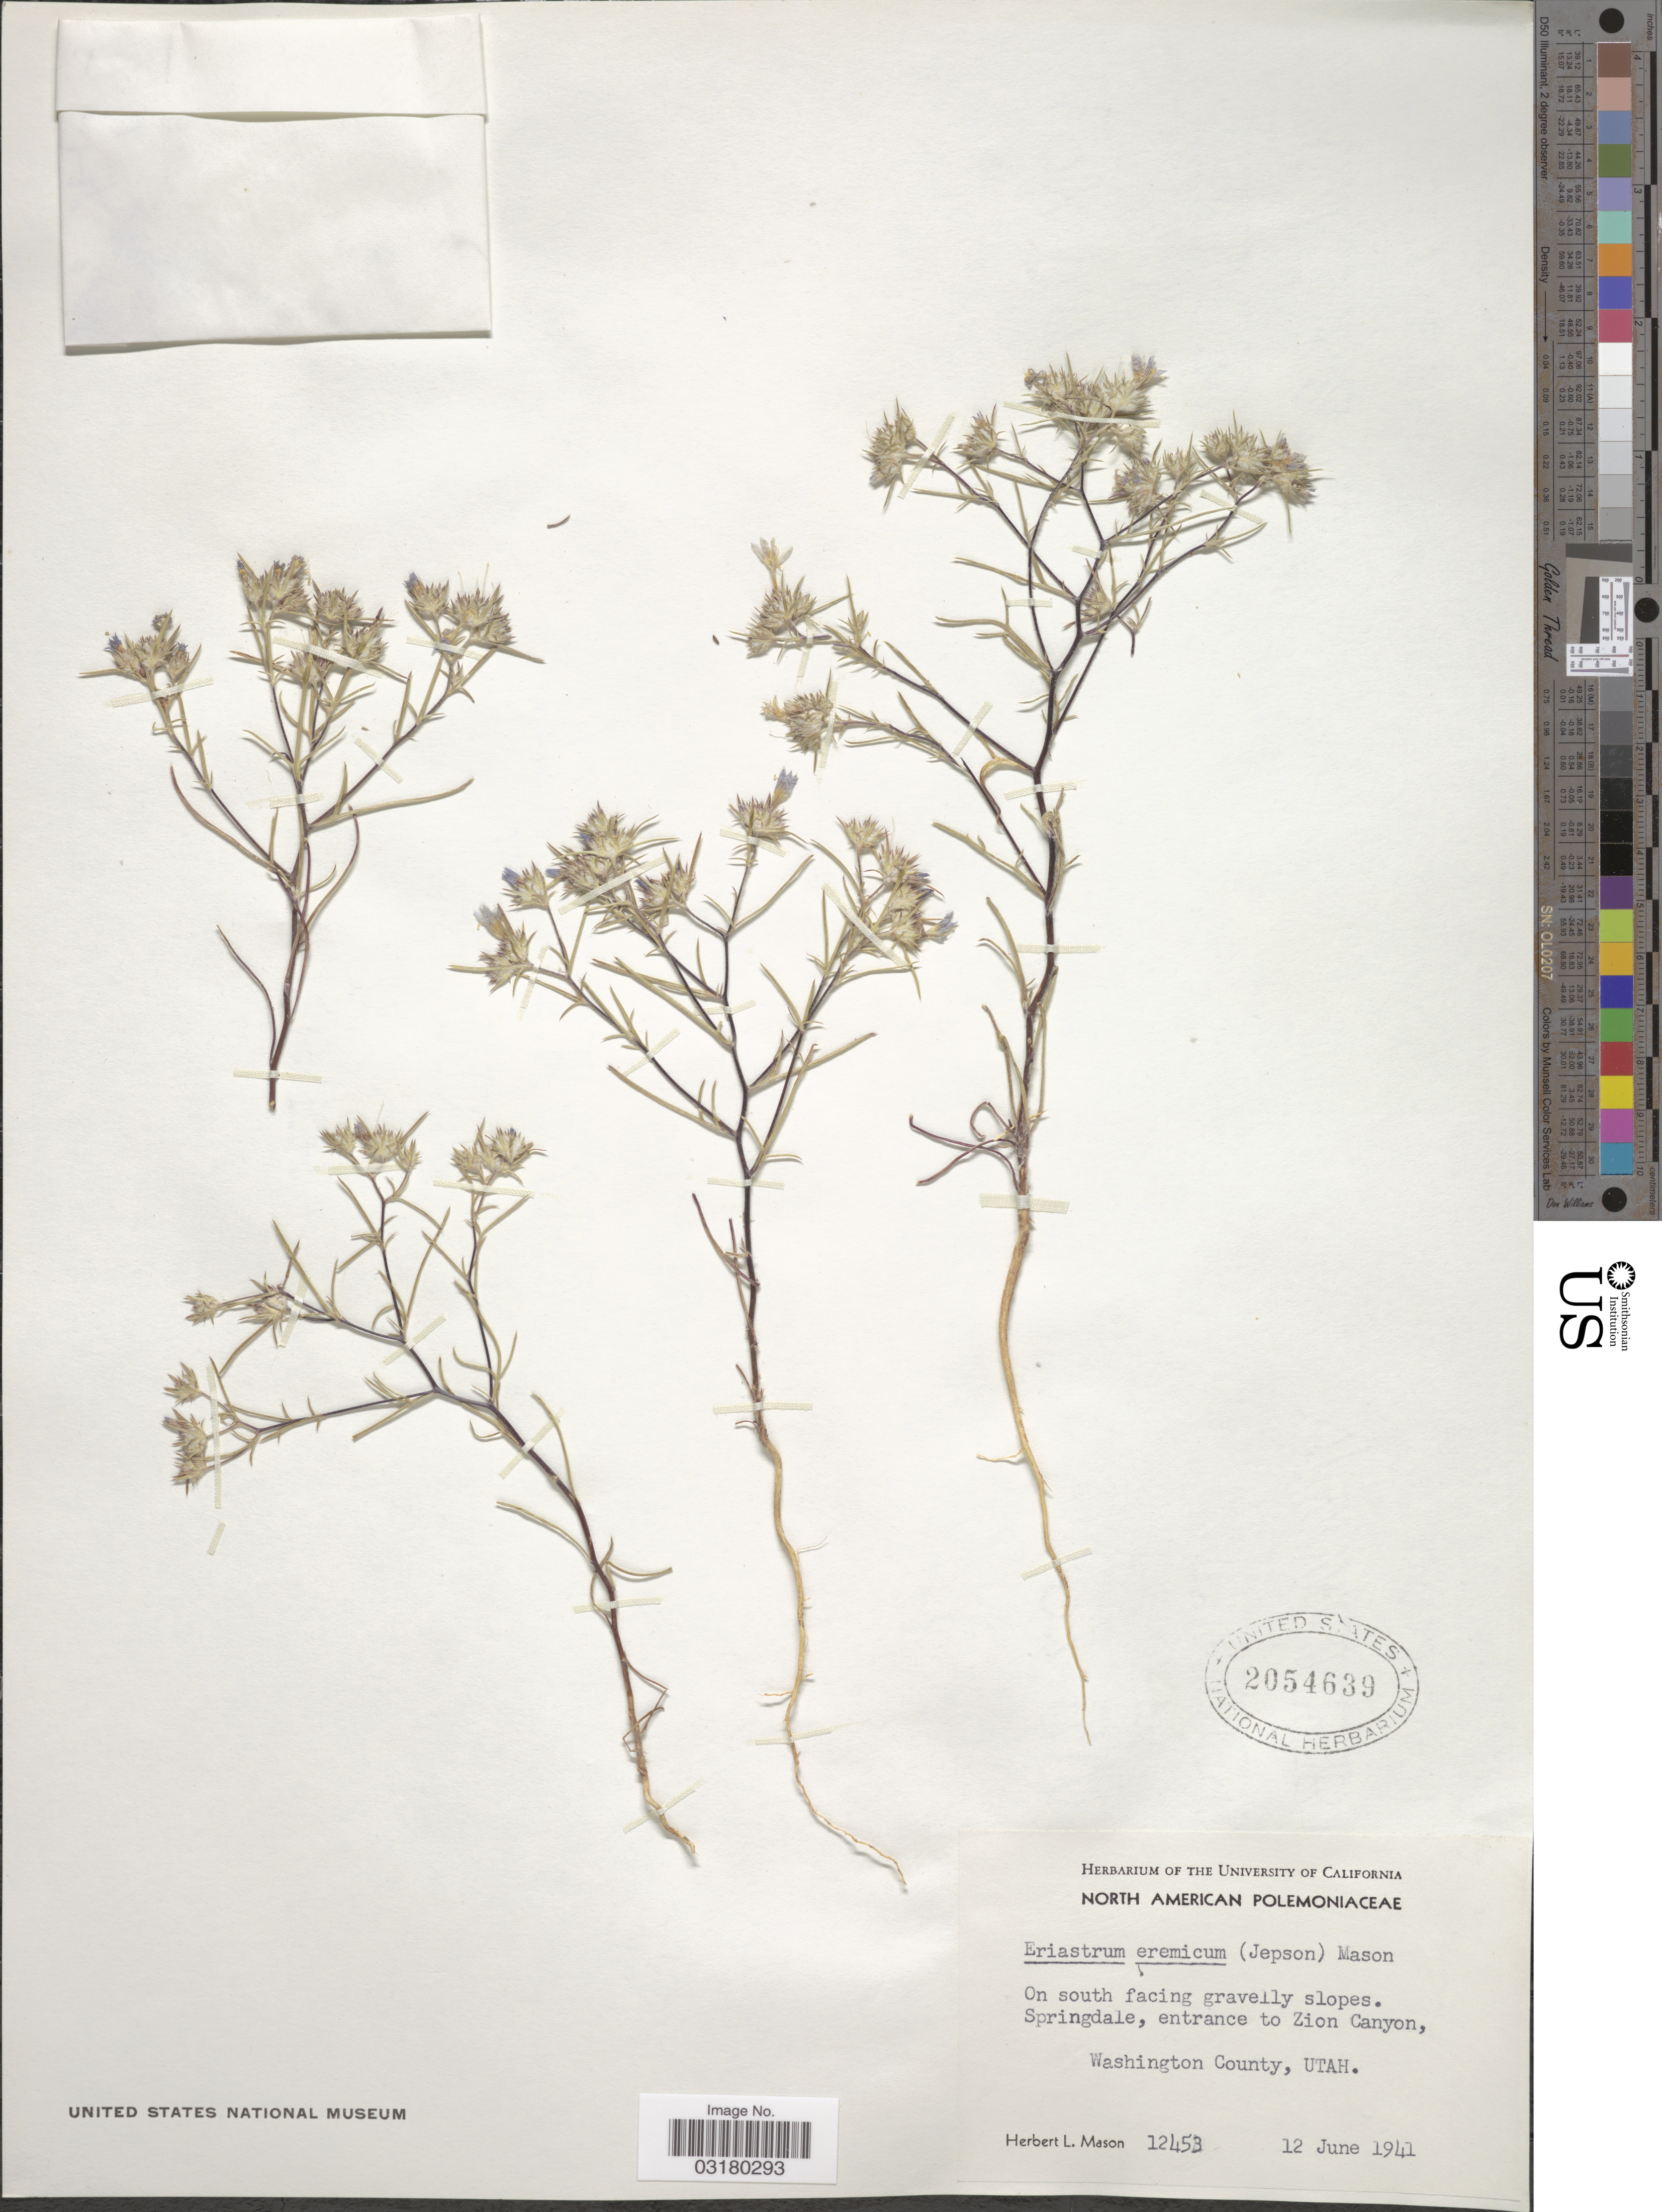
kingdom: Plantae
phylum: Tracheophyta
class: Magnoliopsida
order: Ericales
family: Polemoniaceae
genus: Eriastrum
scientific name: Eriastrum eremicum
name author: (Jeps.) H. Mason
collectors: H. L. Mason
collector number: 12453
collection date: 1941-06-12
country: United States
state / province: Utah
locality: On south facing gravelly slopes. Springdale, entrace to Zion Canyon. Washington County.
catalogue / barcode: US 2054639